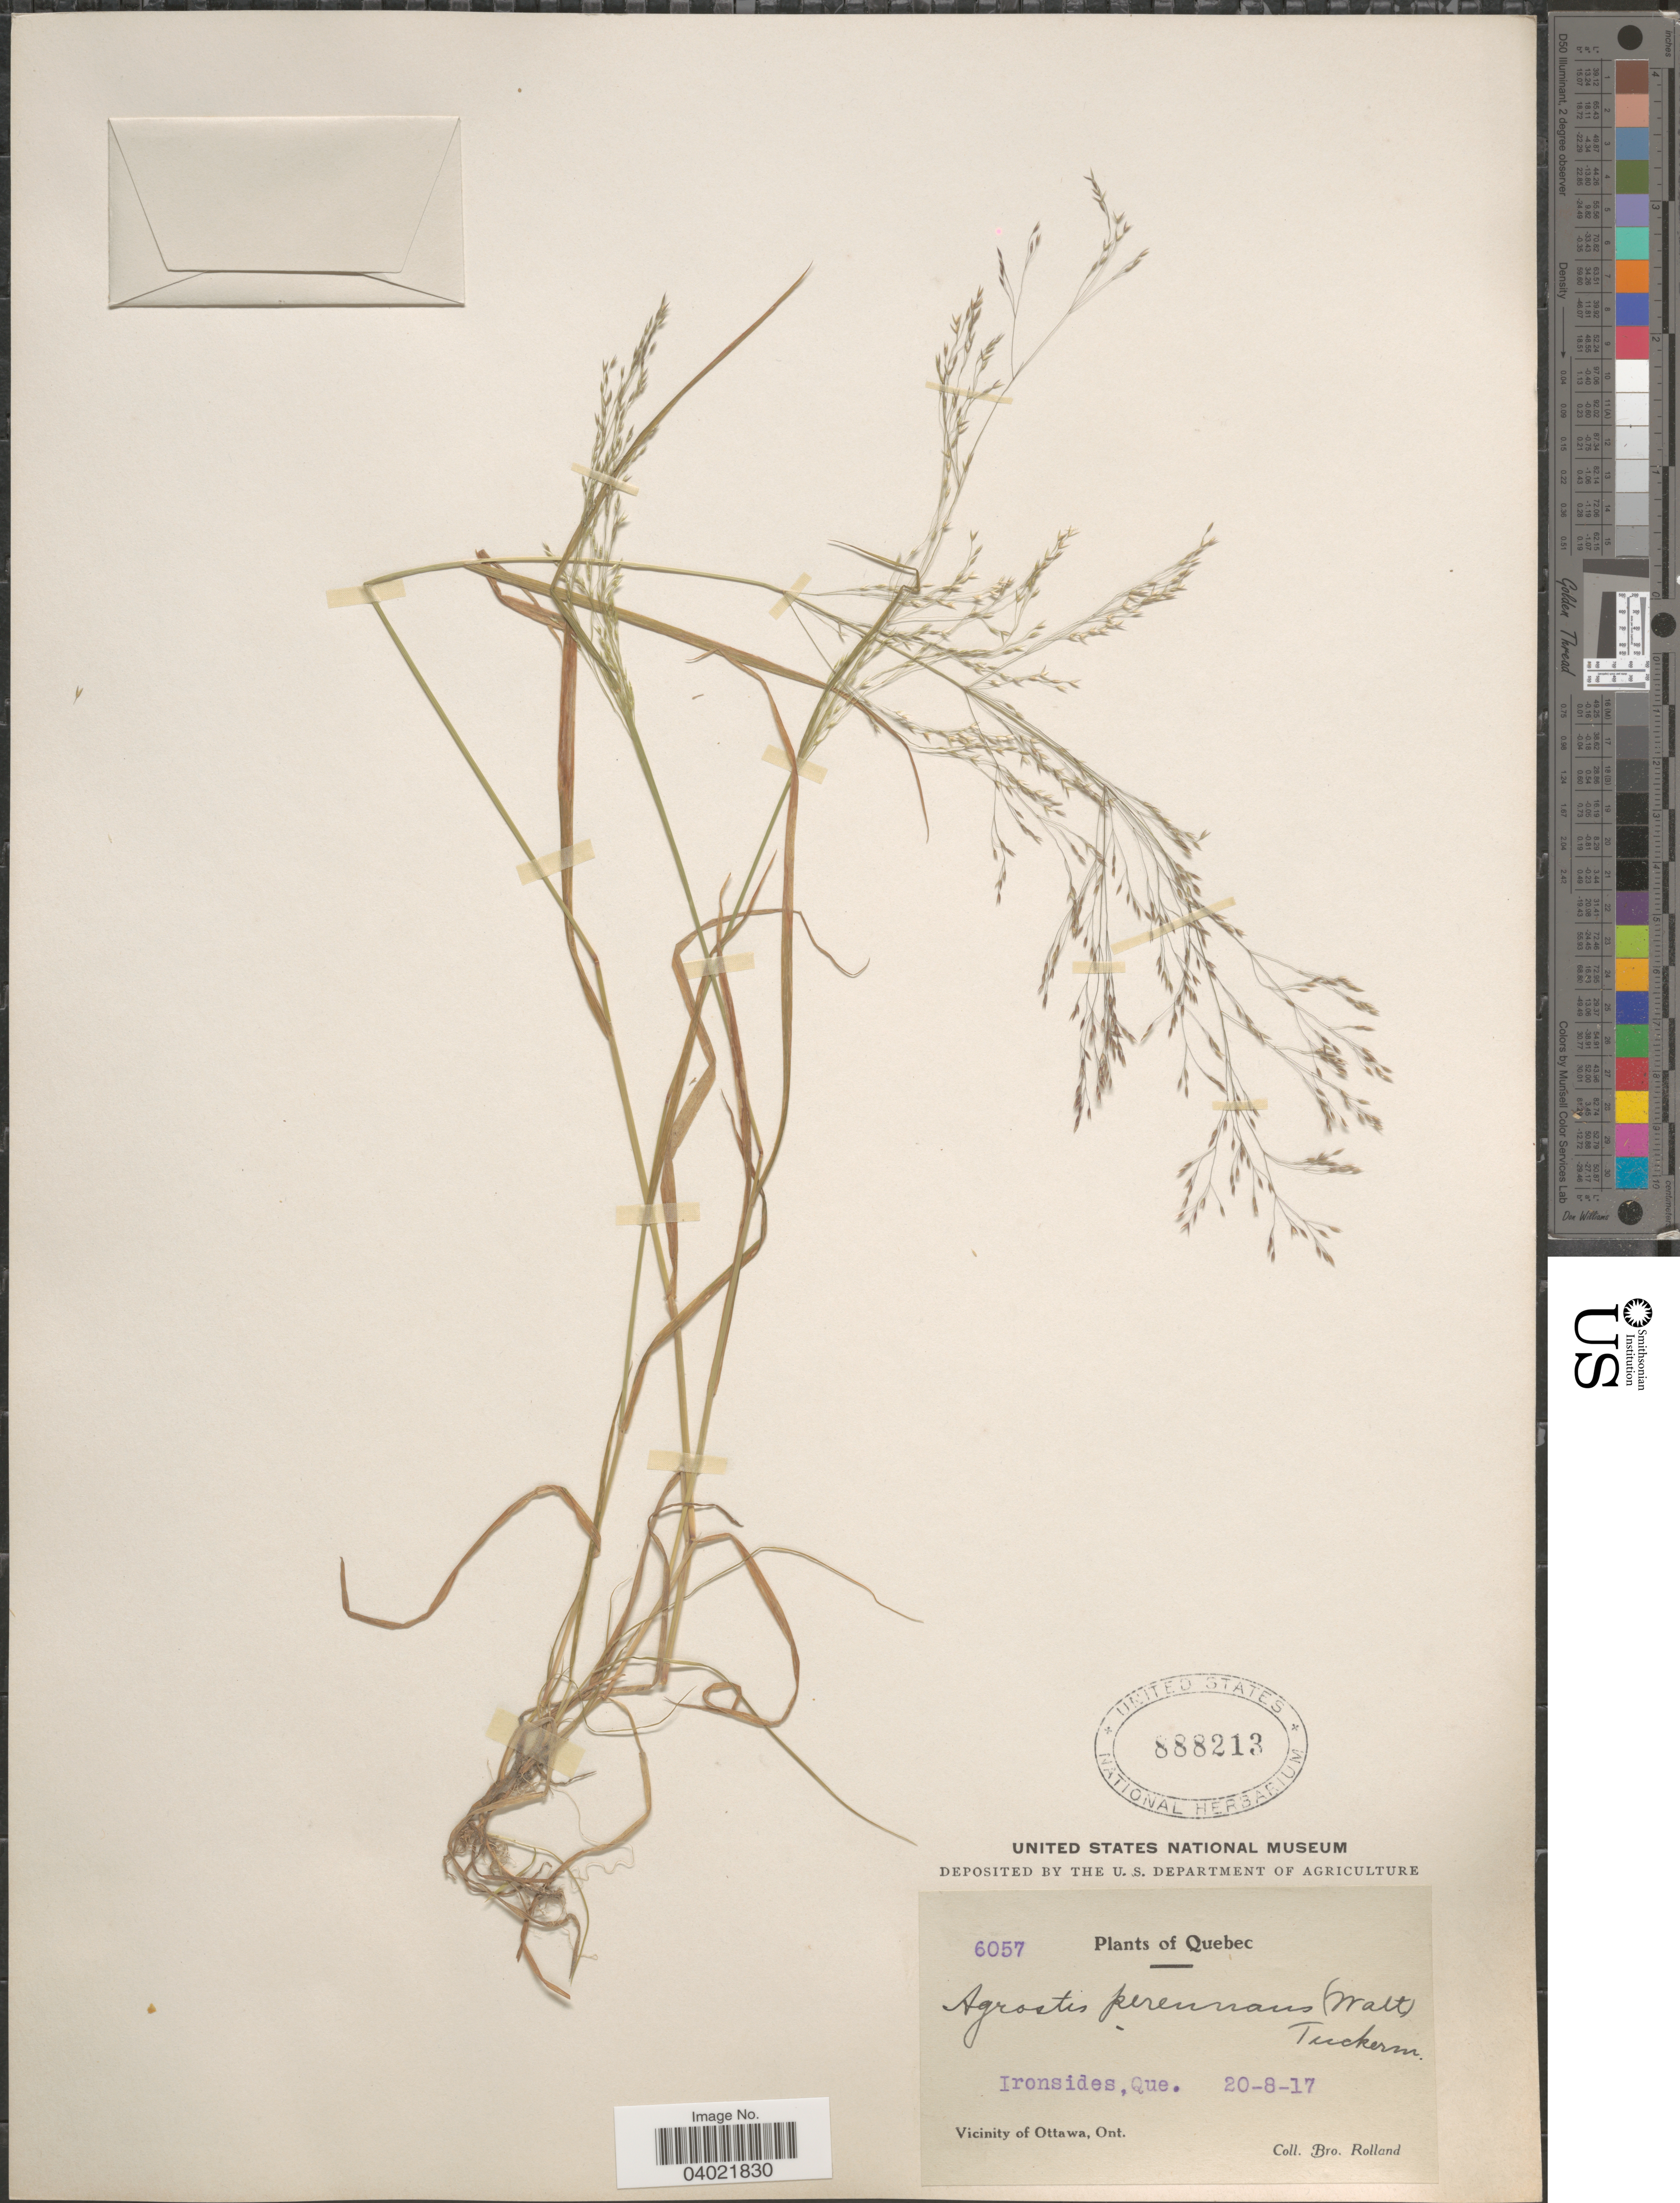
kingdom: Plantae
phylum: Tracheophyta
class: Liliopsida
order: Poales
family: Poaceae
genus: Agrostis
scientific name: Agrostis perennans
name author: (Walter) Tuck.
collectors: B. Rolland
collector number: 6057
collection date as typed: Transcribed d/m/y: 20/8/17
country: Canada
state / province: Quebec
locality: Ironsides.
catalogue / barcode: US 888213